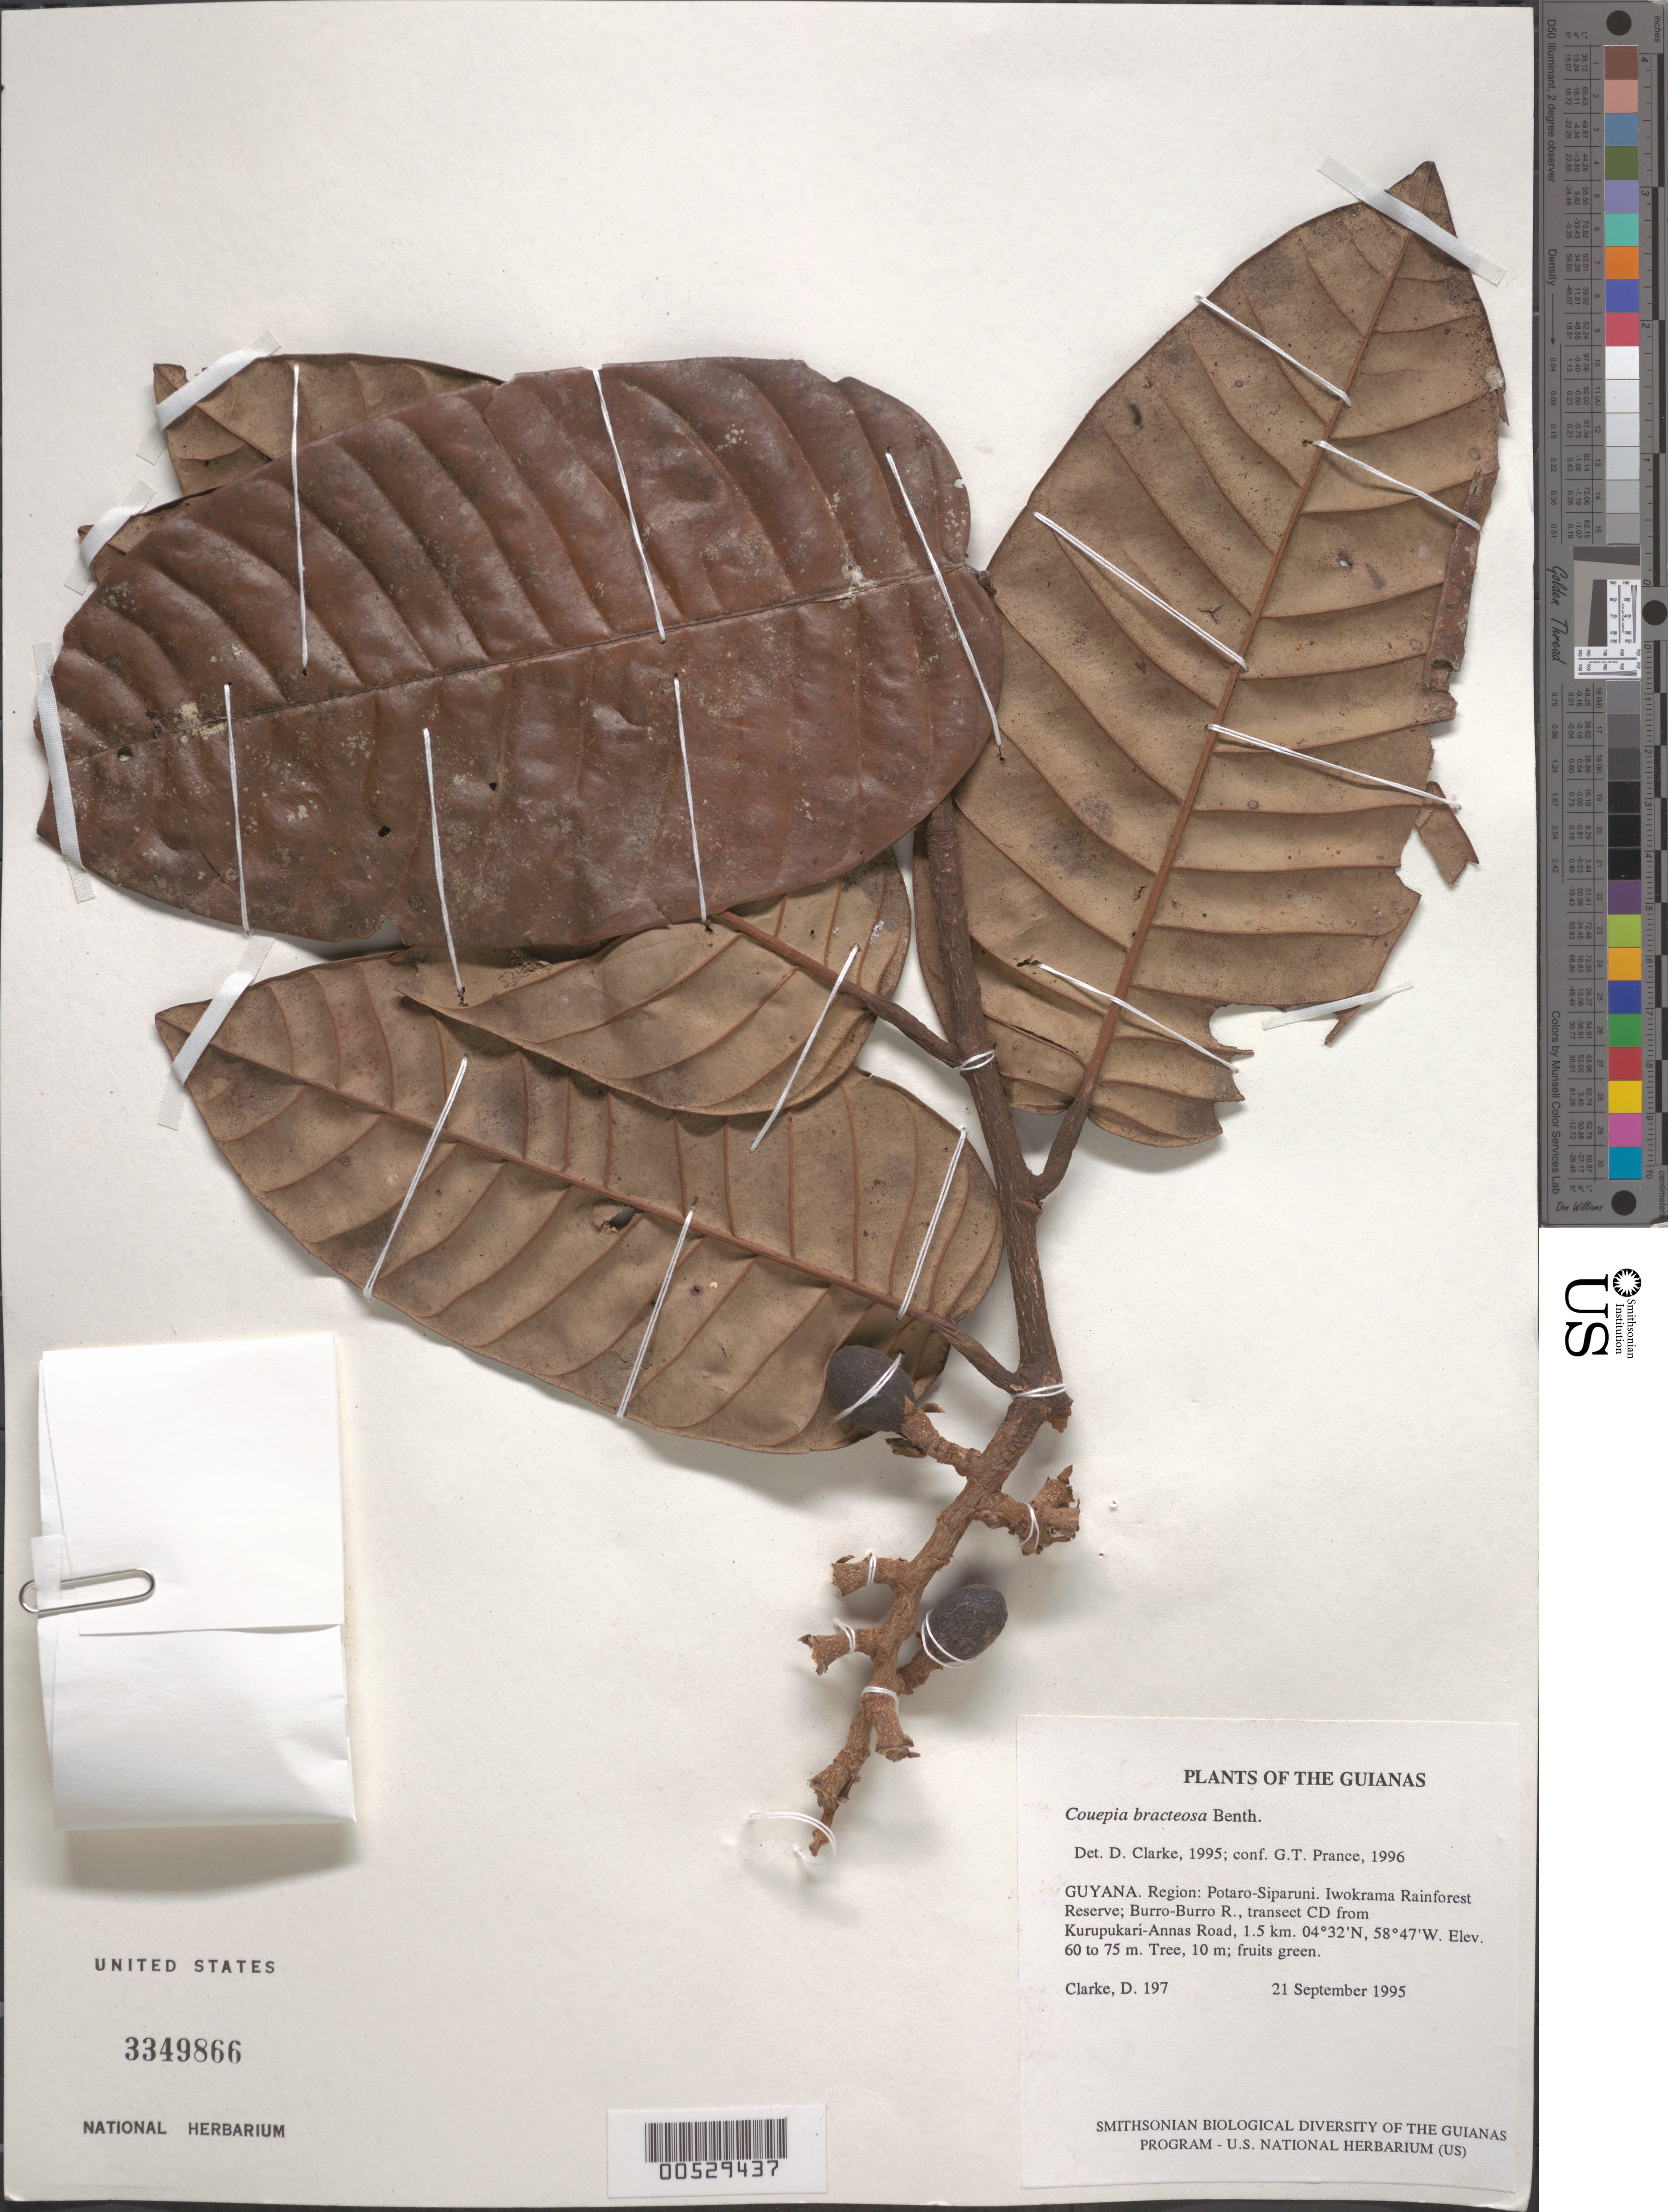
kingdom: Plantae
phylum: Tracheophyta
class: Magnoliopsida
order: Malpighiales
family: Chrysobalanaceae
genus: Couepia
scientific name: Couepia bracteosa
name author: Benth.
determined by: Prance, G. T.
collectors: H. D. Clarke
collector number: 197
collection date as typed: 21 September 1995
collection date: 1995-09-21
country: Guyana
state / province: Potaro-Siparuni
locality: Iwokrama Rainforest Reserve; Burro-Burro R., transect CD from Kurupukari-Annas Road, 1.5 km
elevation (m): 60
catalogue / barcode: US 3349866